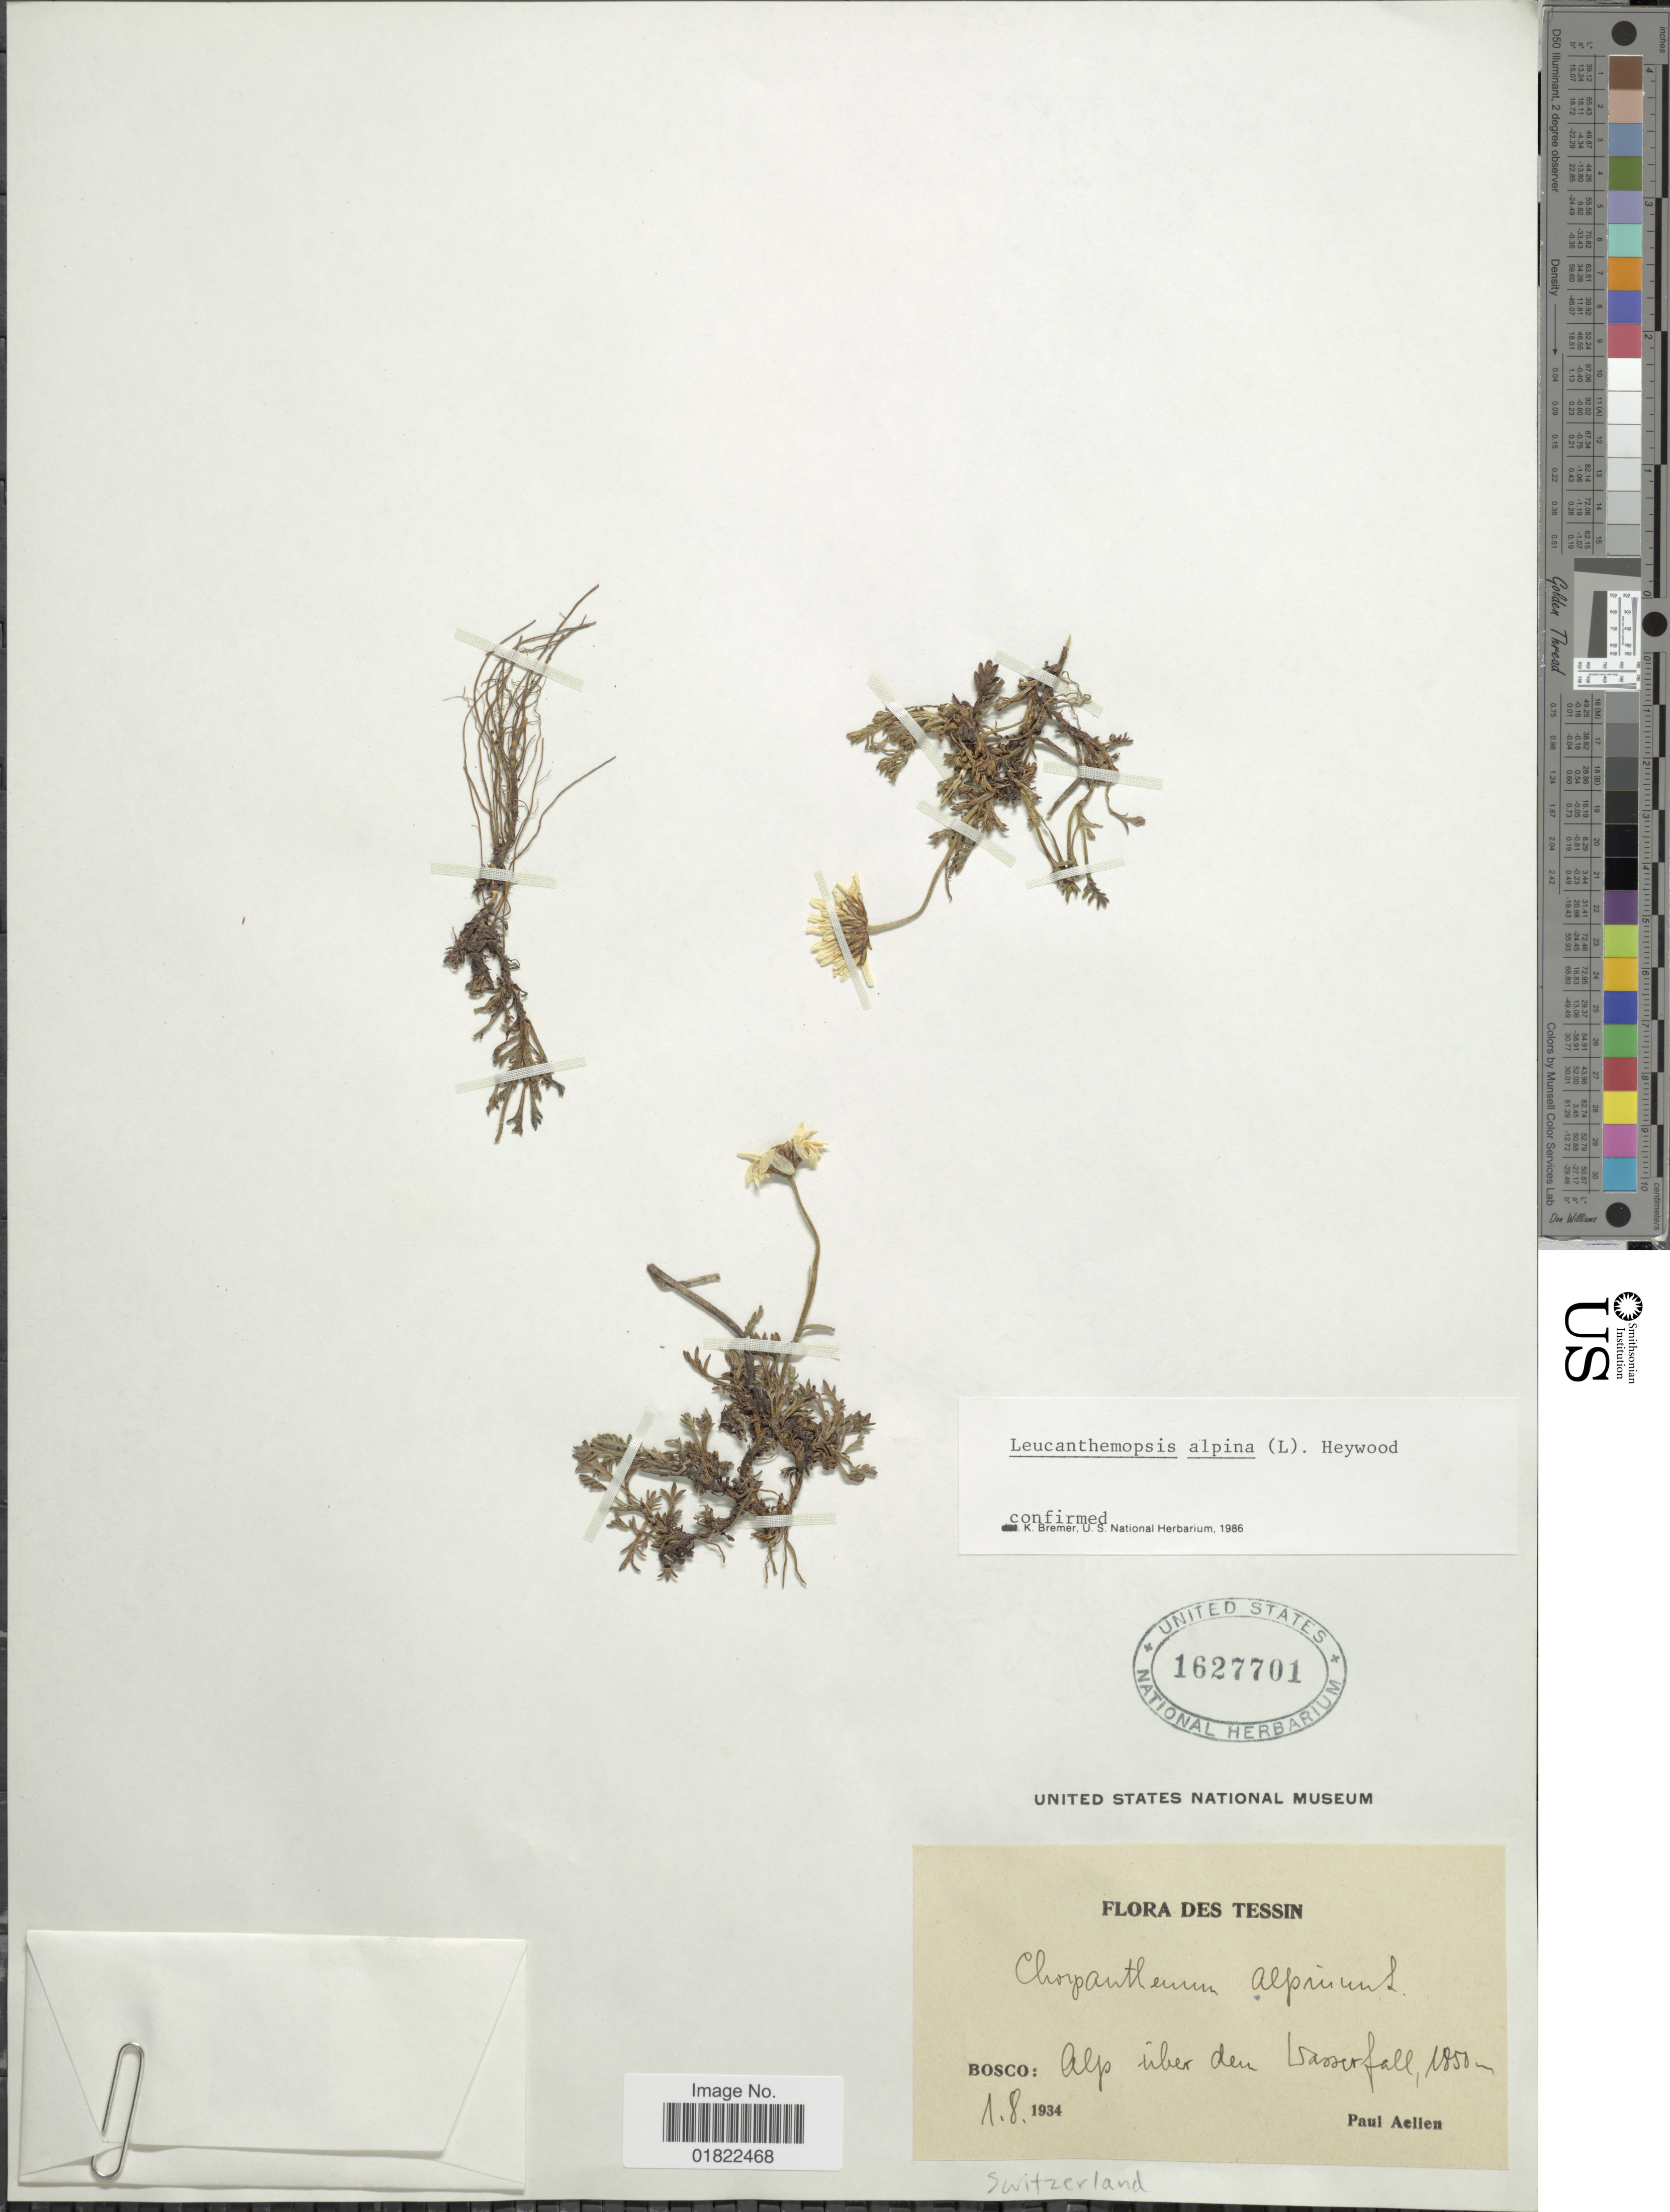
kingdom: Plantae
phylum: Tracheophyta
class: Magnoliopsida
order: Asterales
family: Asteraceae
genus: Leucanthemopsis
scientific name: Leucanthemopsis alpina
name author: (L.) Heywood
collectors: P. Aellen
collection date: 1934-08-01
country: Switzerland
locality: Des Tessin, Bosco: Alp über den Wasserfall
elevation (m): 1850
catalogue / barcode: US 1627701